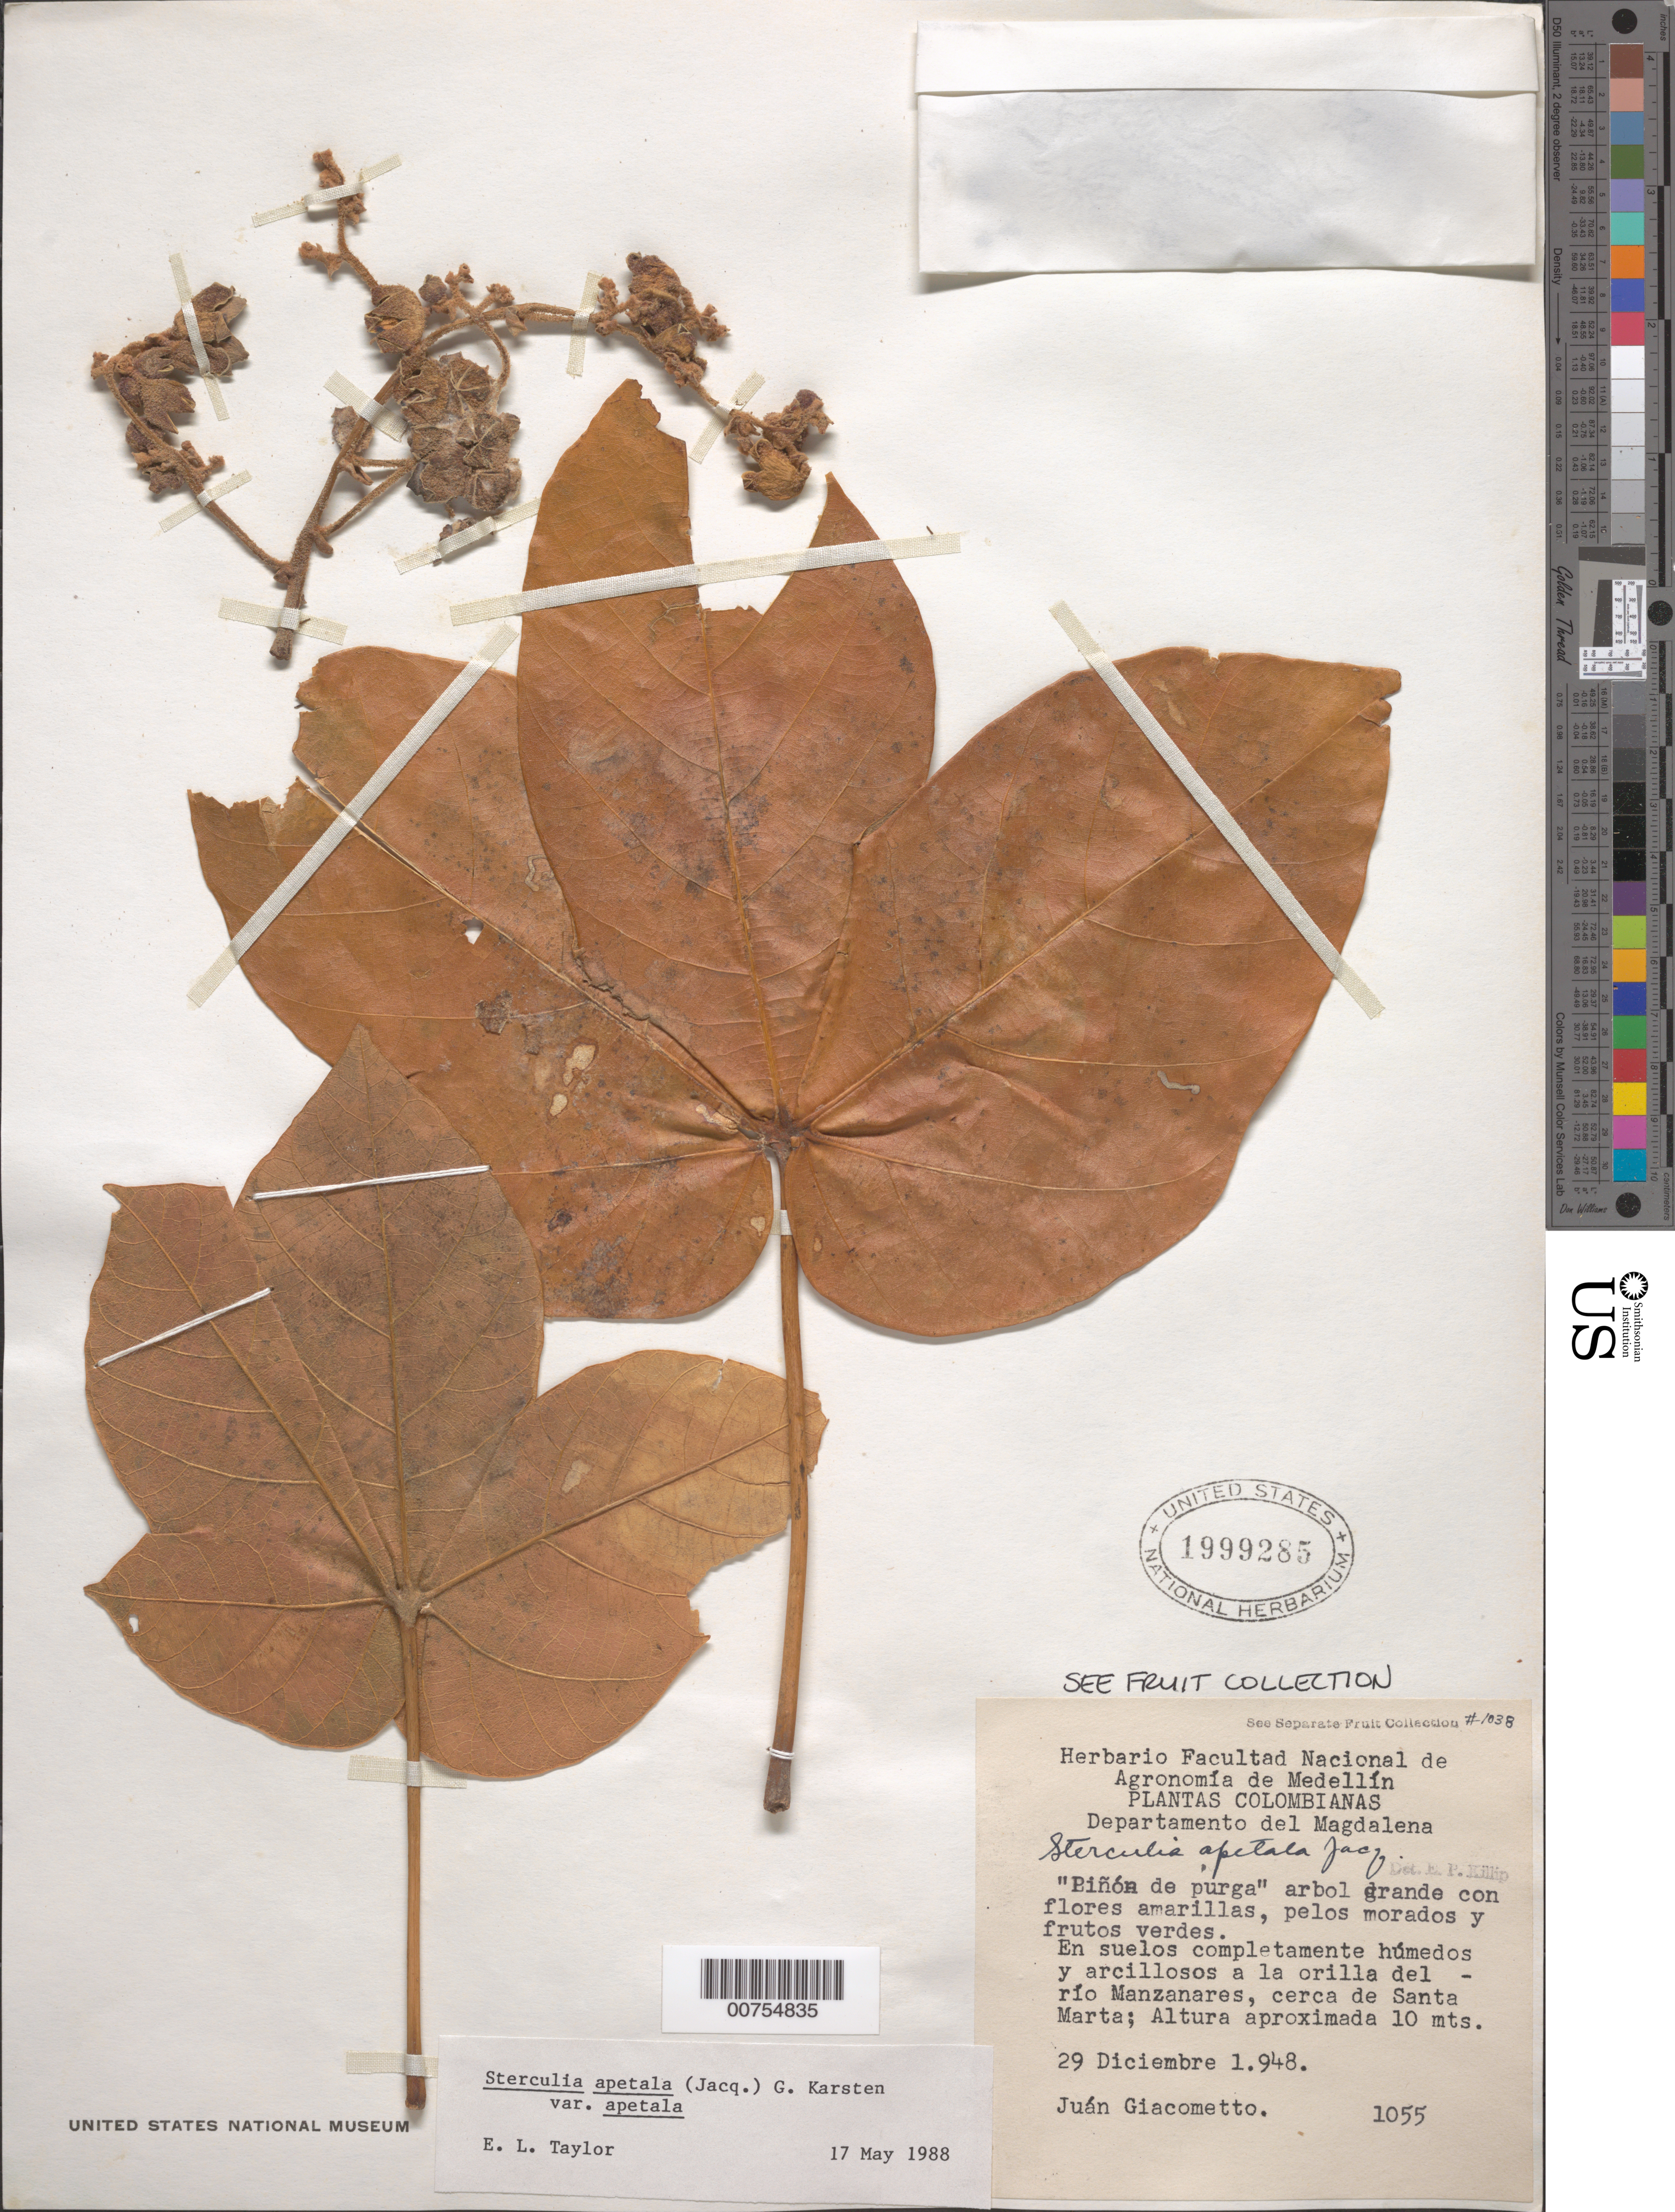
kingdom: Plantae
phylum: Tracheophyta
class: Magnoliopsida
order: Malvales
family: Malvaceae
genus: Sterculia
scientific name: Sterculia apetala var. apetala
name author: (Jacq.) H. Karst.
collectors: J. Giacometto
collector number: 1055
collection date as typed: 29 Dec 1948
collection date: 1948-12-29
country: Colombia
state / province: Magdalena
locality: En suelos completamente húmedos y arcillosos a la orilla del río Manzanares, cerca de Santa Marta.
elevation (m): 10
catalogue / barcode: US 1999285